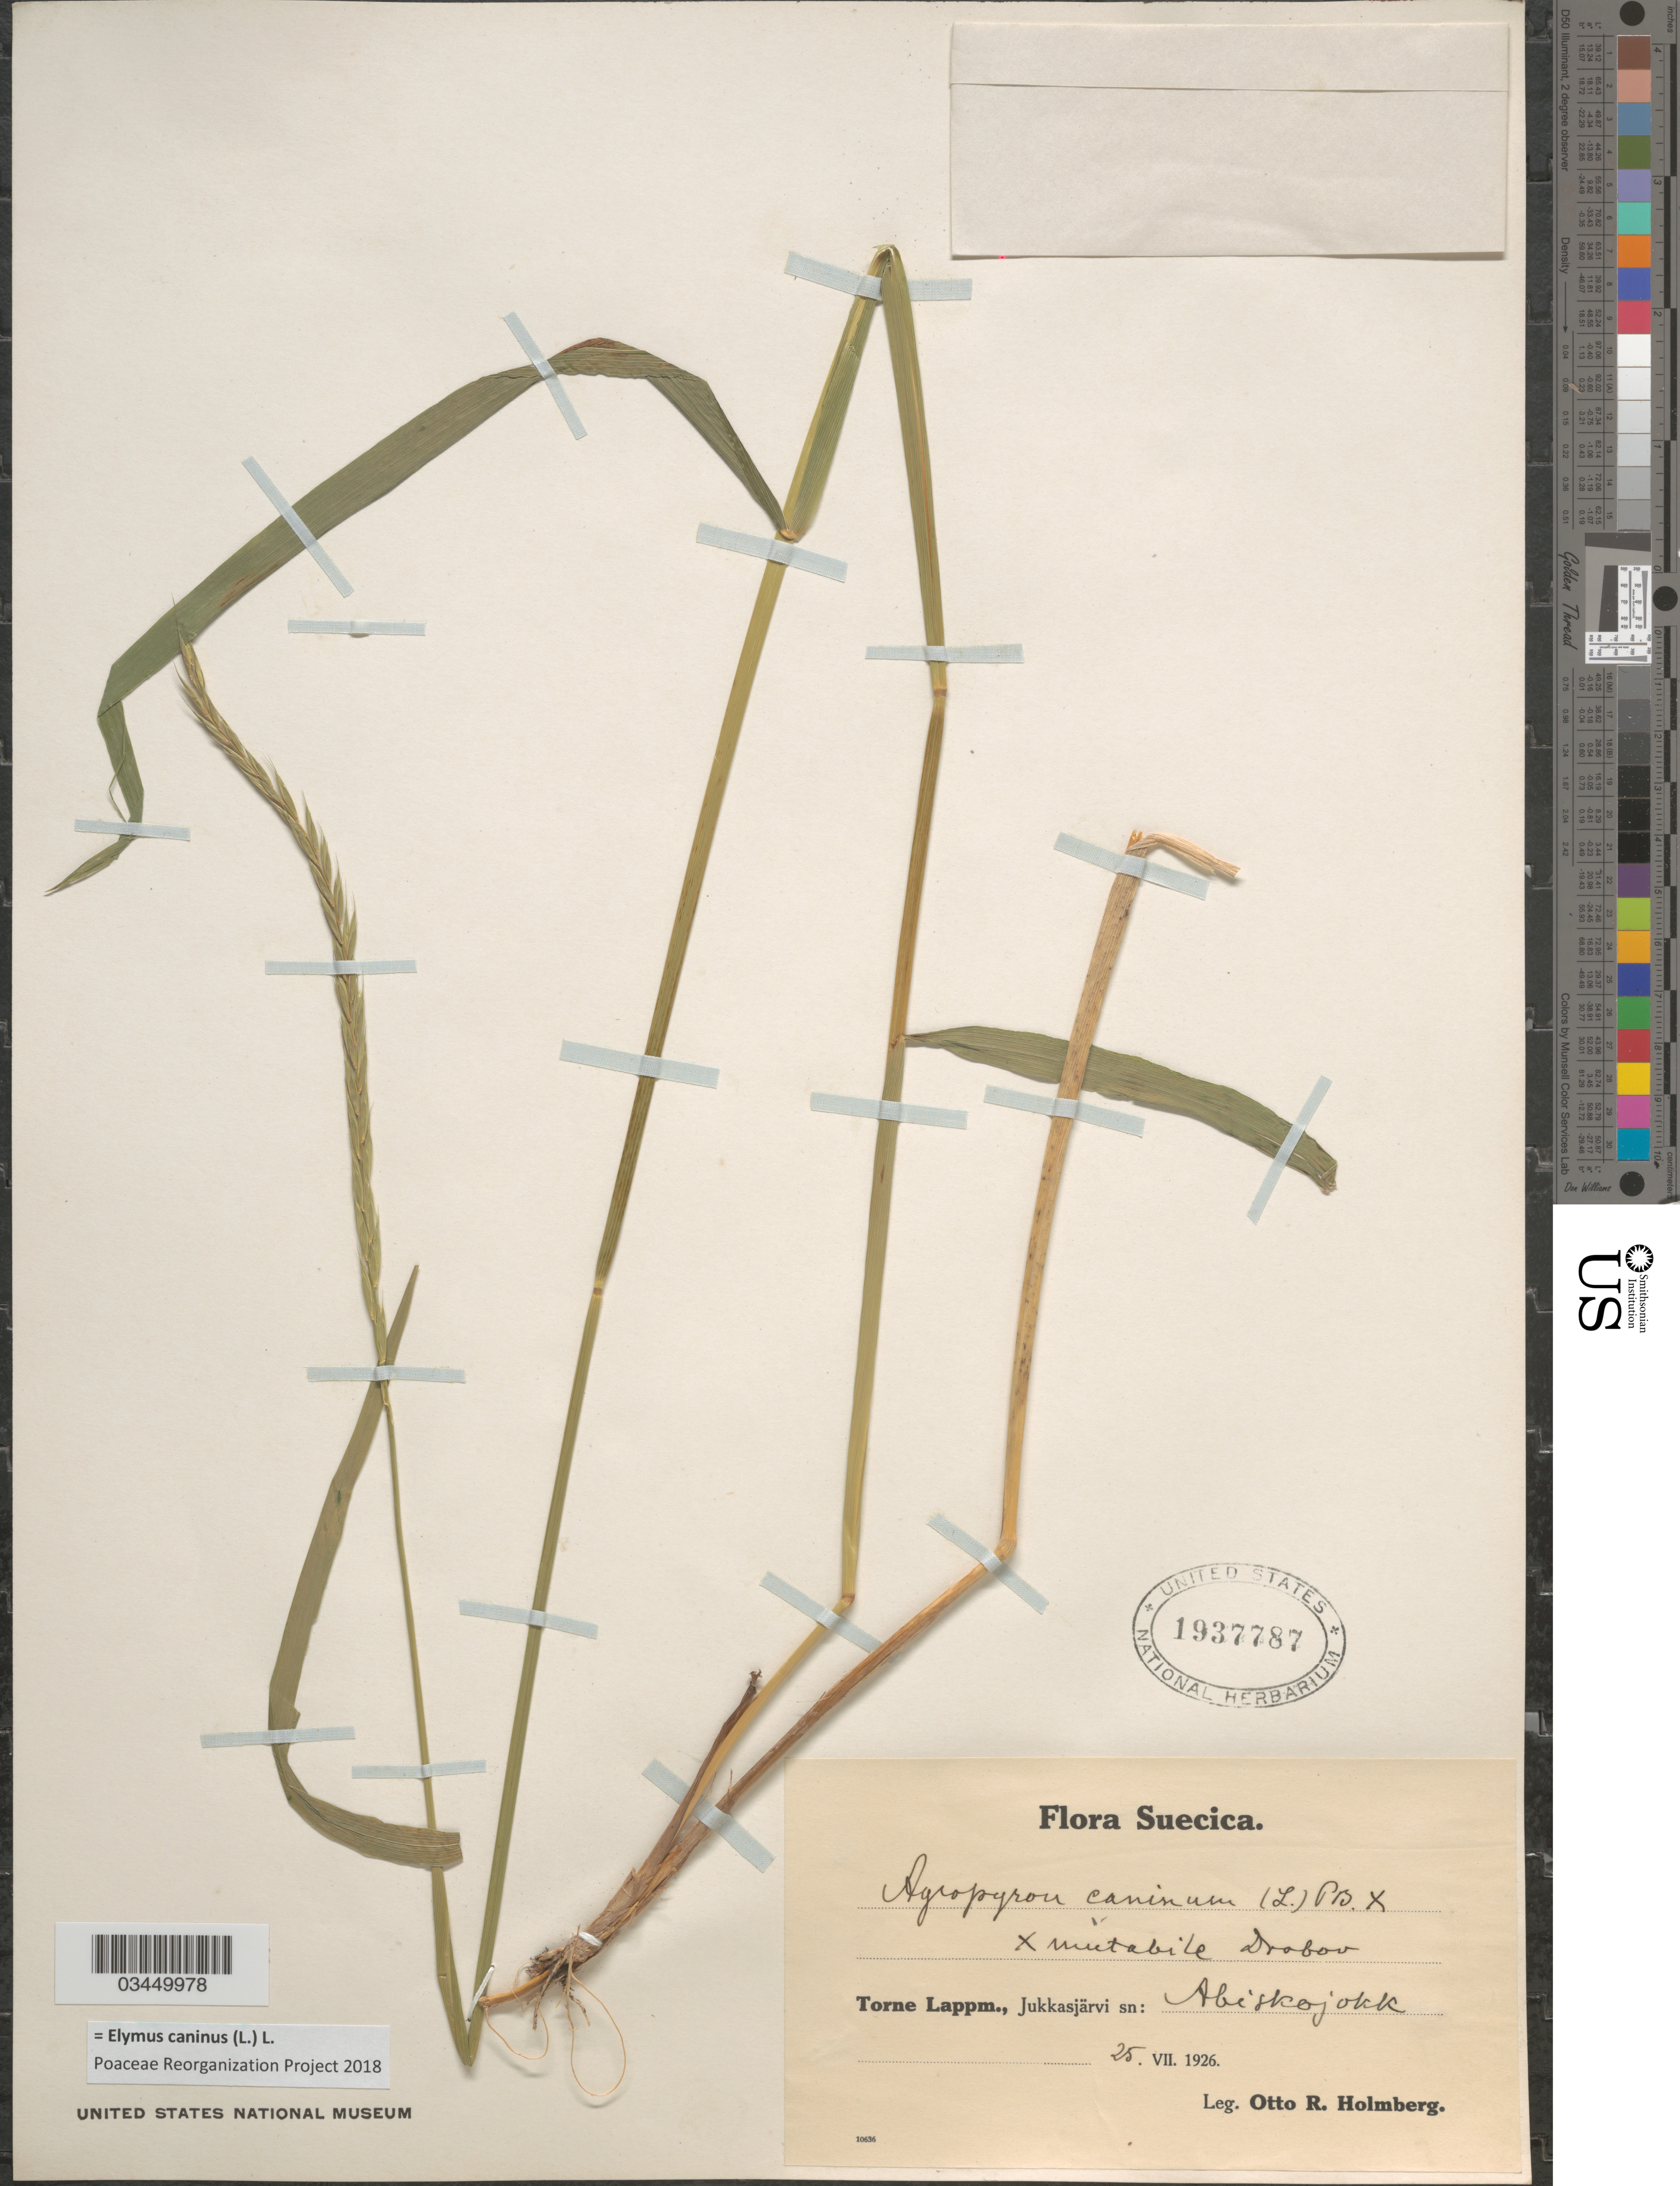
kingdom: Plantae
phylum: Tracheophyta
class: Liliopsida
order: Poales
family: Poaceae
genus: Elymus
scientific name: Elymus caninus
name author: (L.) L.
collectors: O. Holmberg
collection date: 1926-07-25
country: Sweden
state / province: Norrbotten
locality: Suecica. Torne Lappm., Jukkasjärvi sn: Abiskojokk.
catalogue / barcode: US 1937787